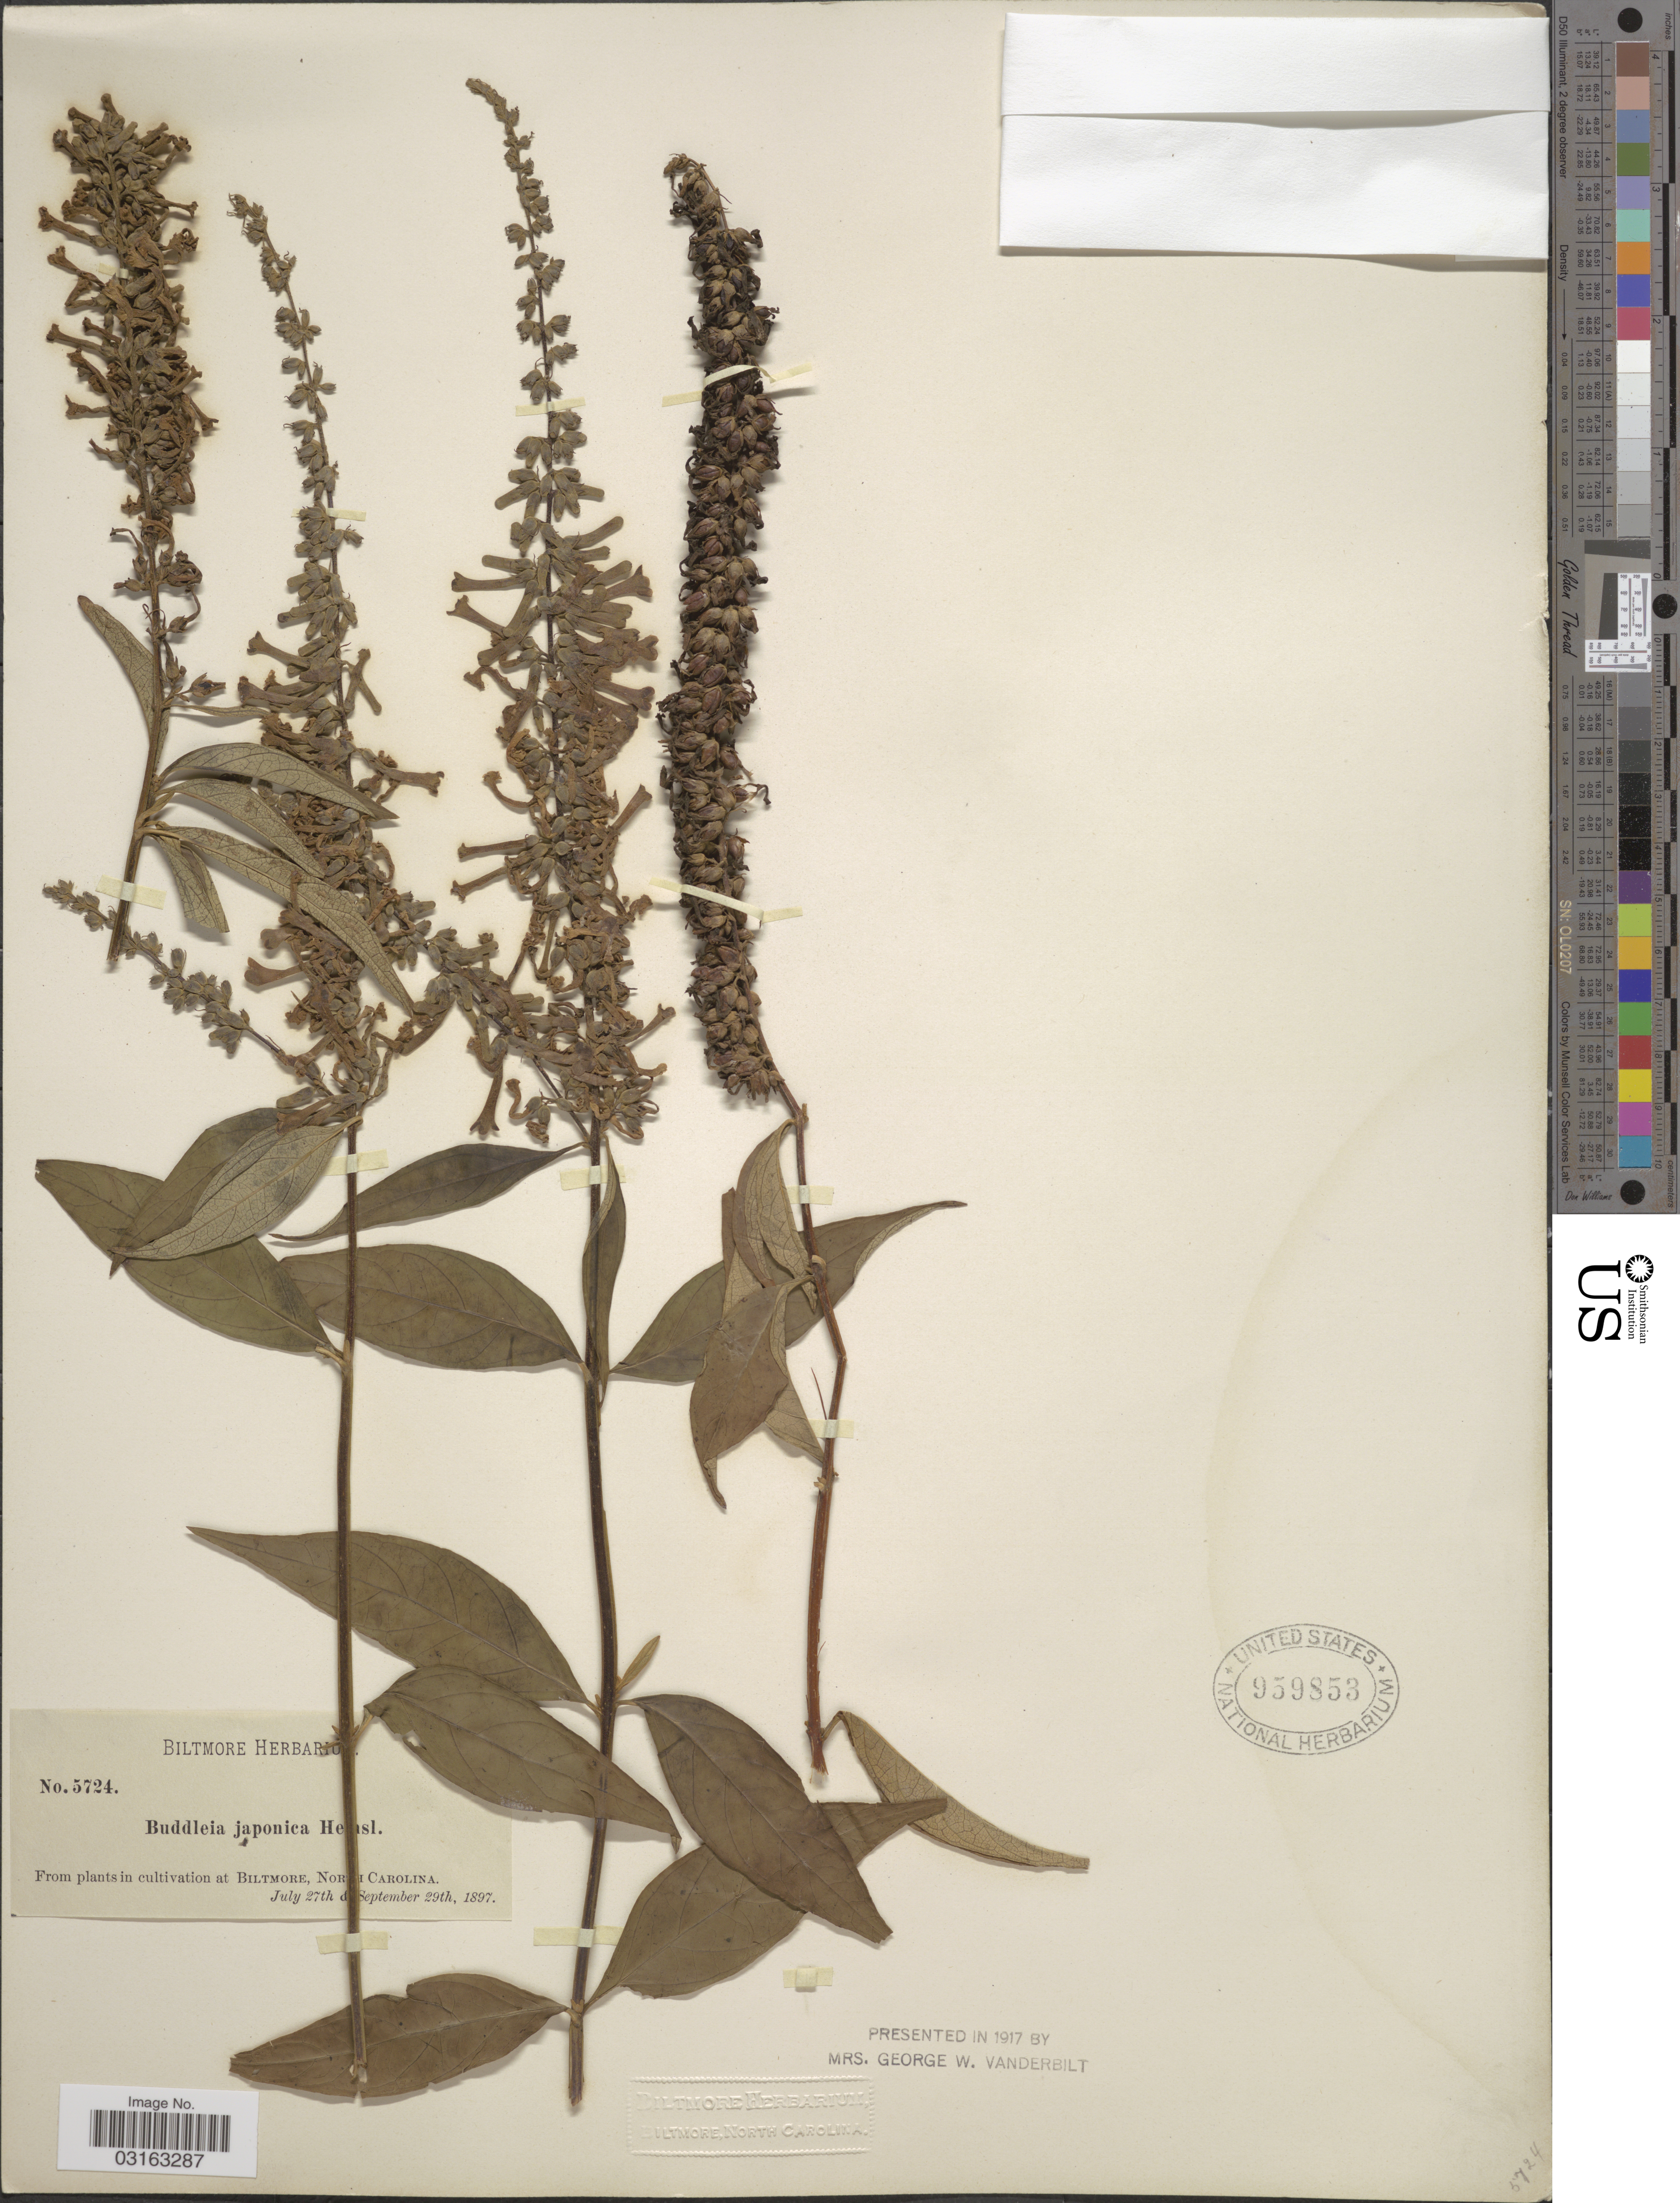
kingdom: Plantae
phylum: Tracheophyta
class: Magnoliopsida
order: Lamiales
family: Scrophulariaceae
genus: Buddleja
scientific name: Buddleja japonica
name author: Hemsl.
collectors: ex herb. Biltmore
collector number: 5724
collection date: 1897-07-27/1897-09-29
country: United States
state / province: North Carolina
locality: At Biltmore.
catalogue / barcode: US 959853